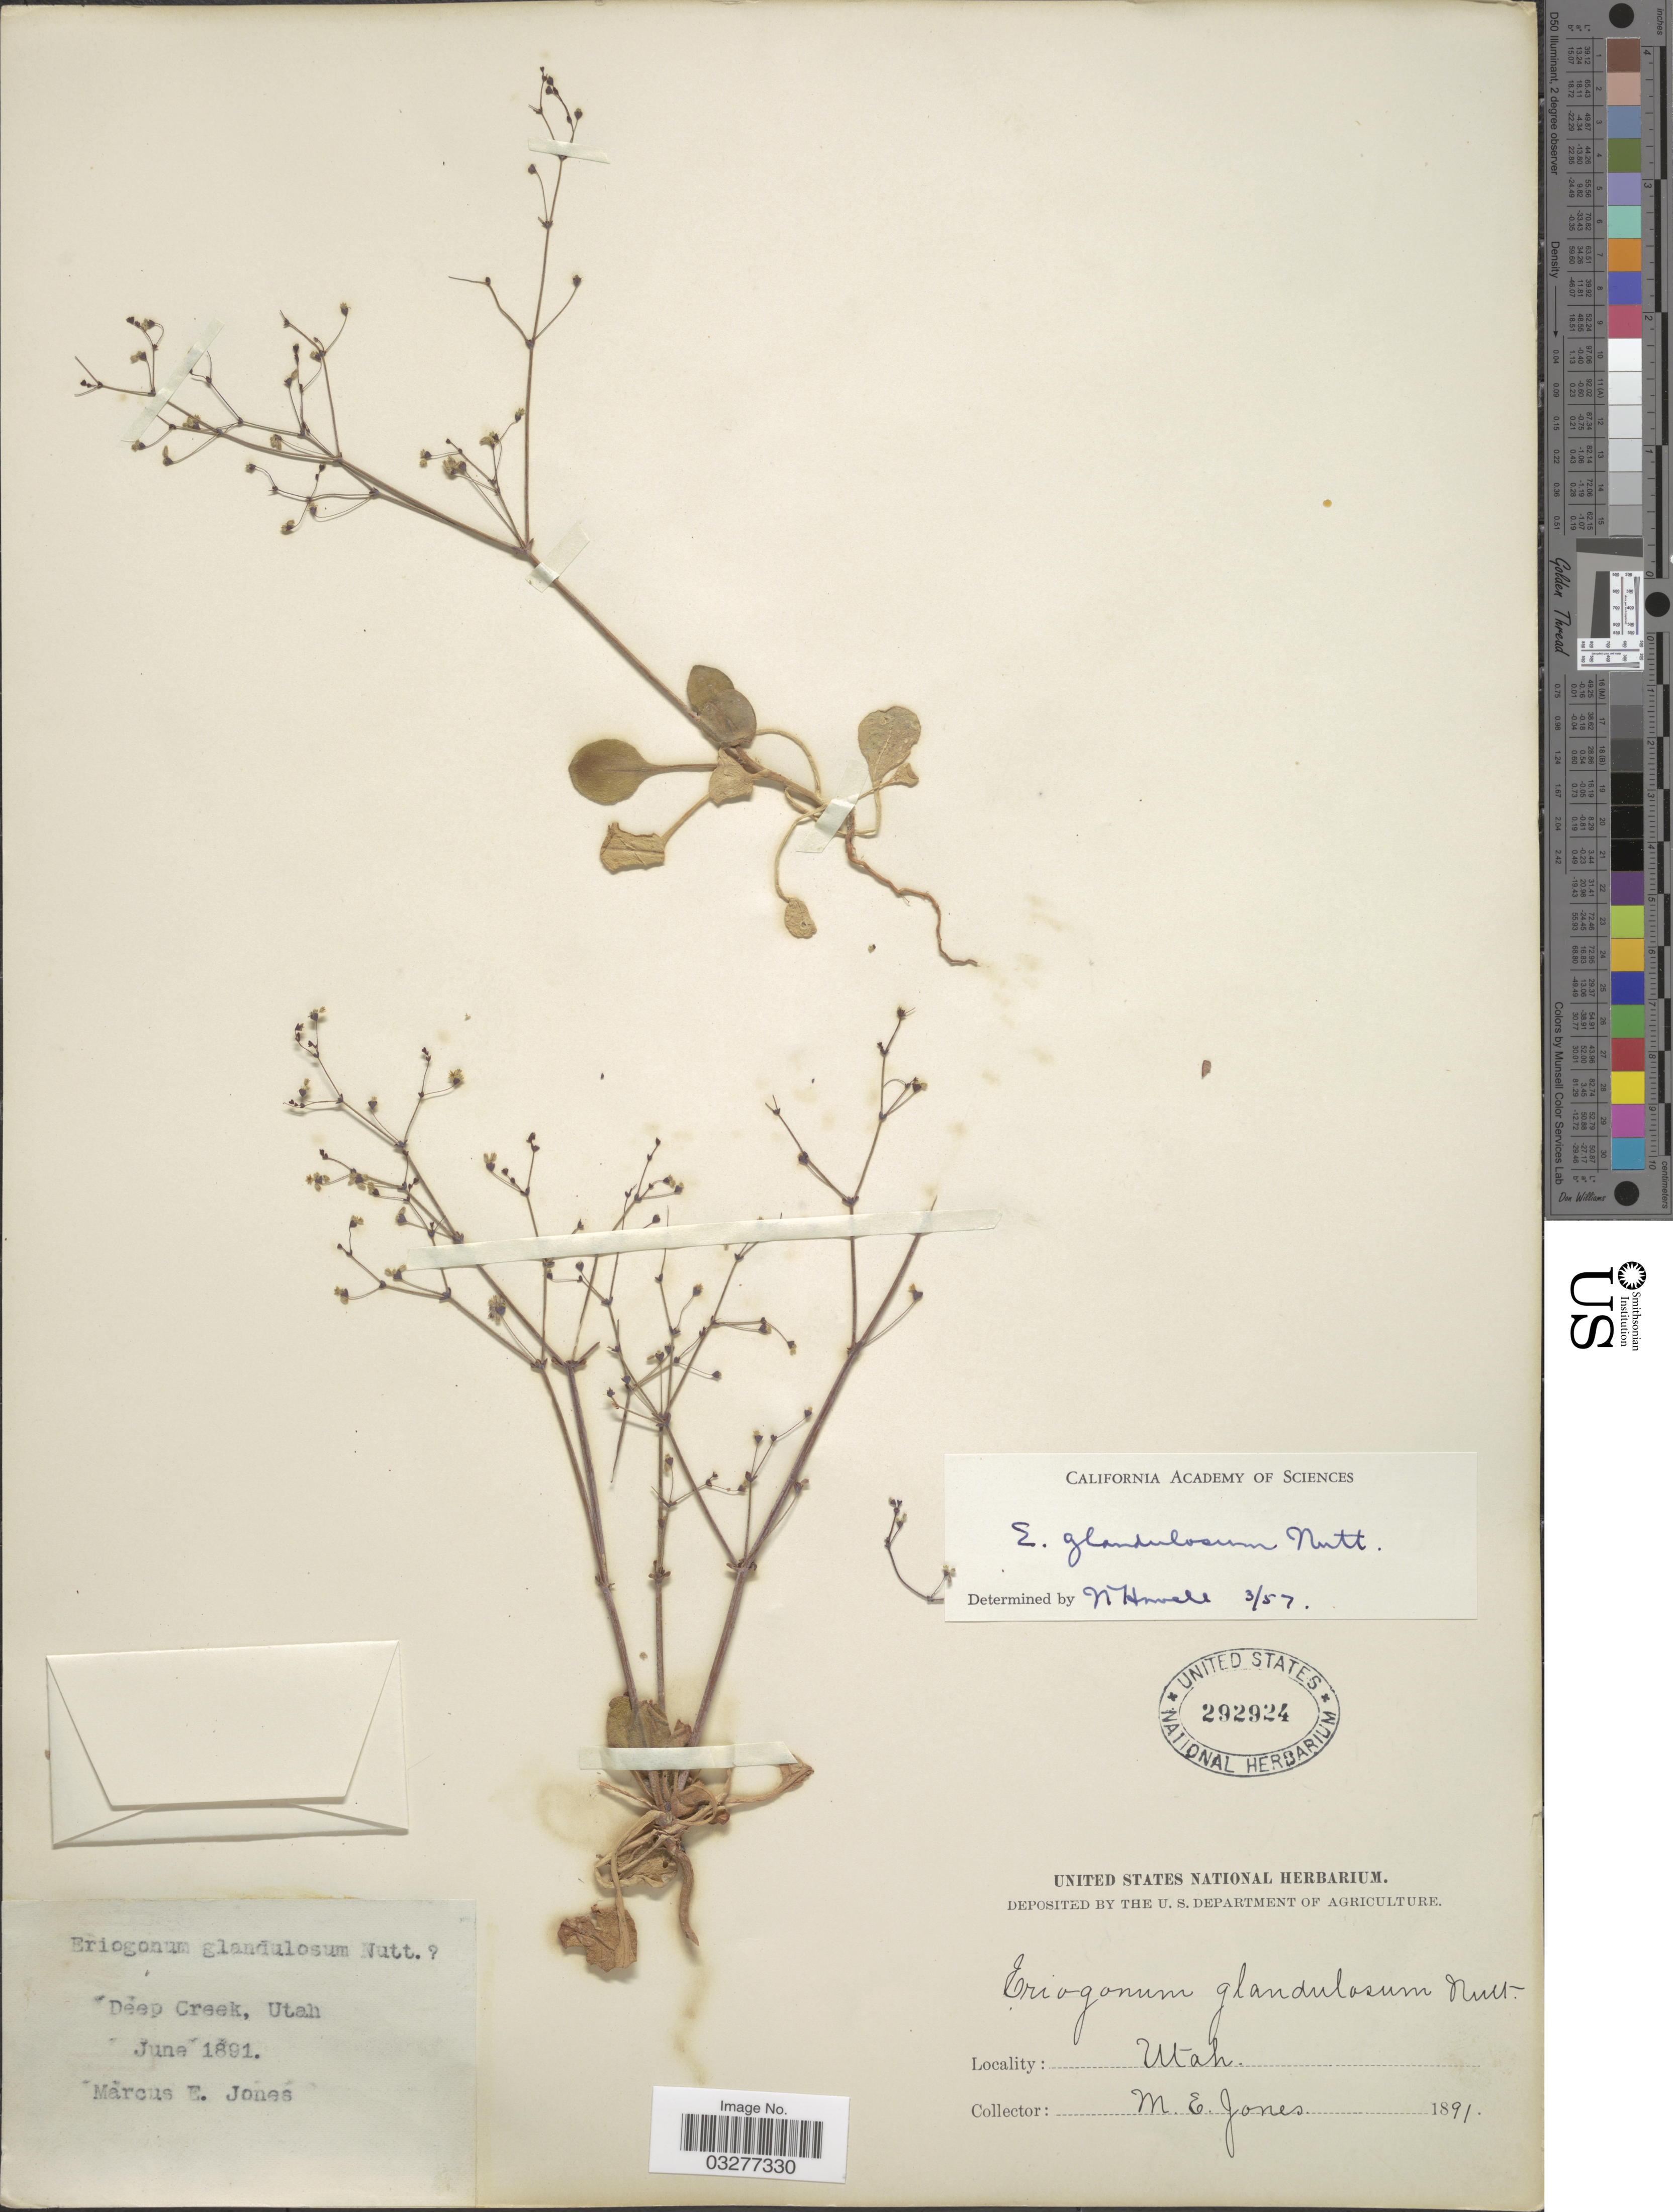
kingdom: Plantae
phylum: Tracheophyta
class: Magnoliopsida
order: Caryophyllales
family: Polygonaceae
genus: Eriogonum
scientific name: Eriogonum howellianum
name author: Reveal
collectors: M. E. Jones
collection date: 1891-06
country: United States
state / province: Utah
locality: Deep Creek.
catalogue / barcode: US 292924